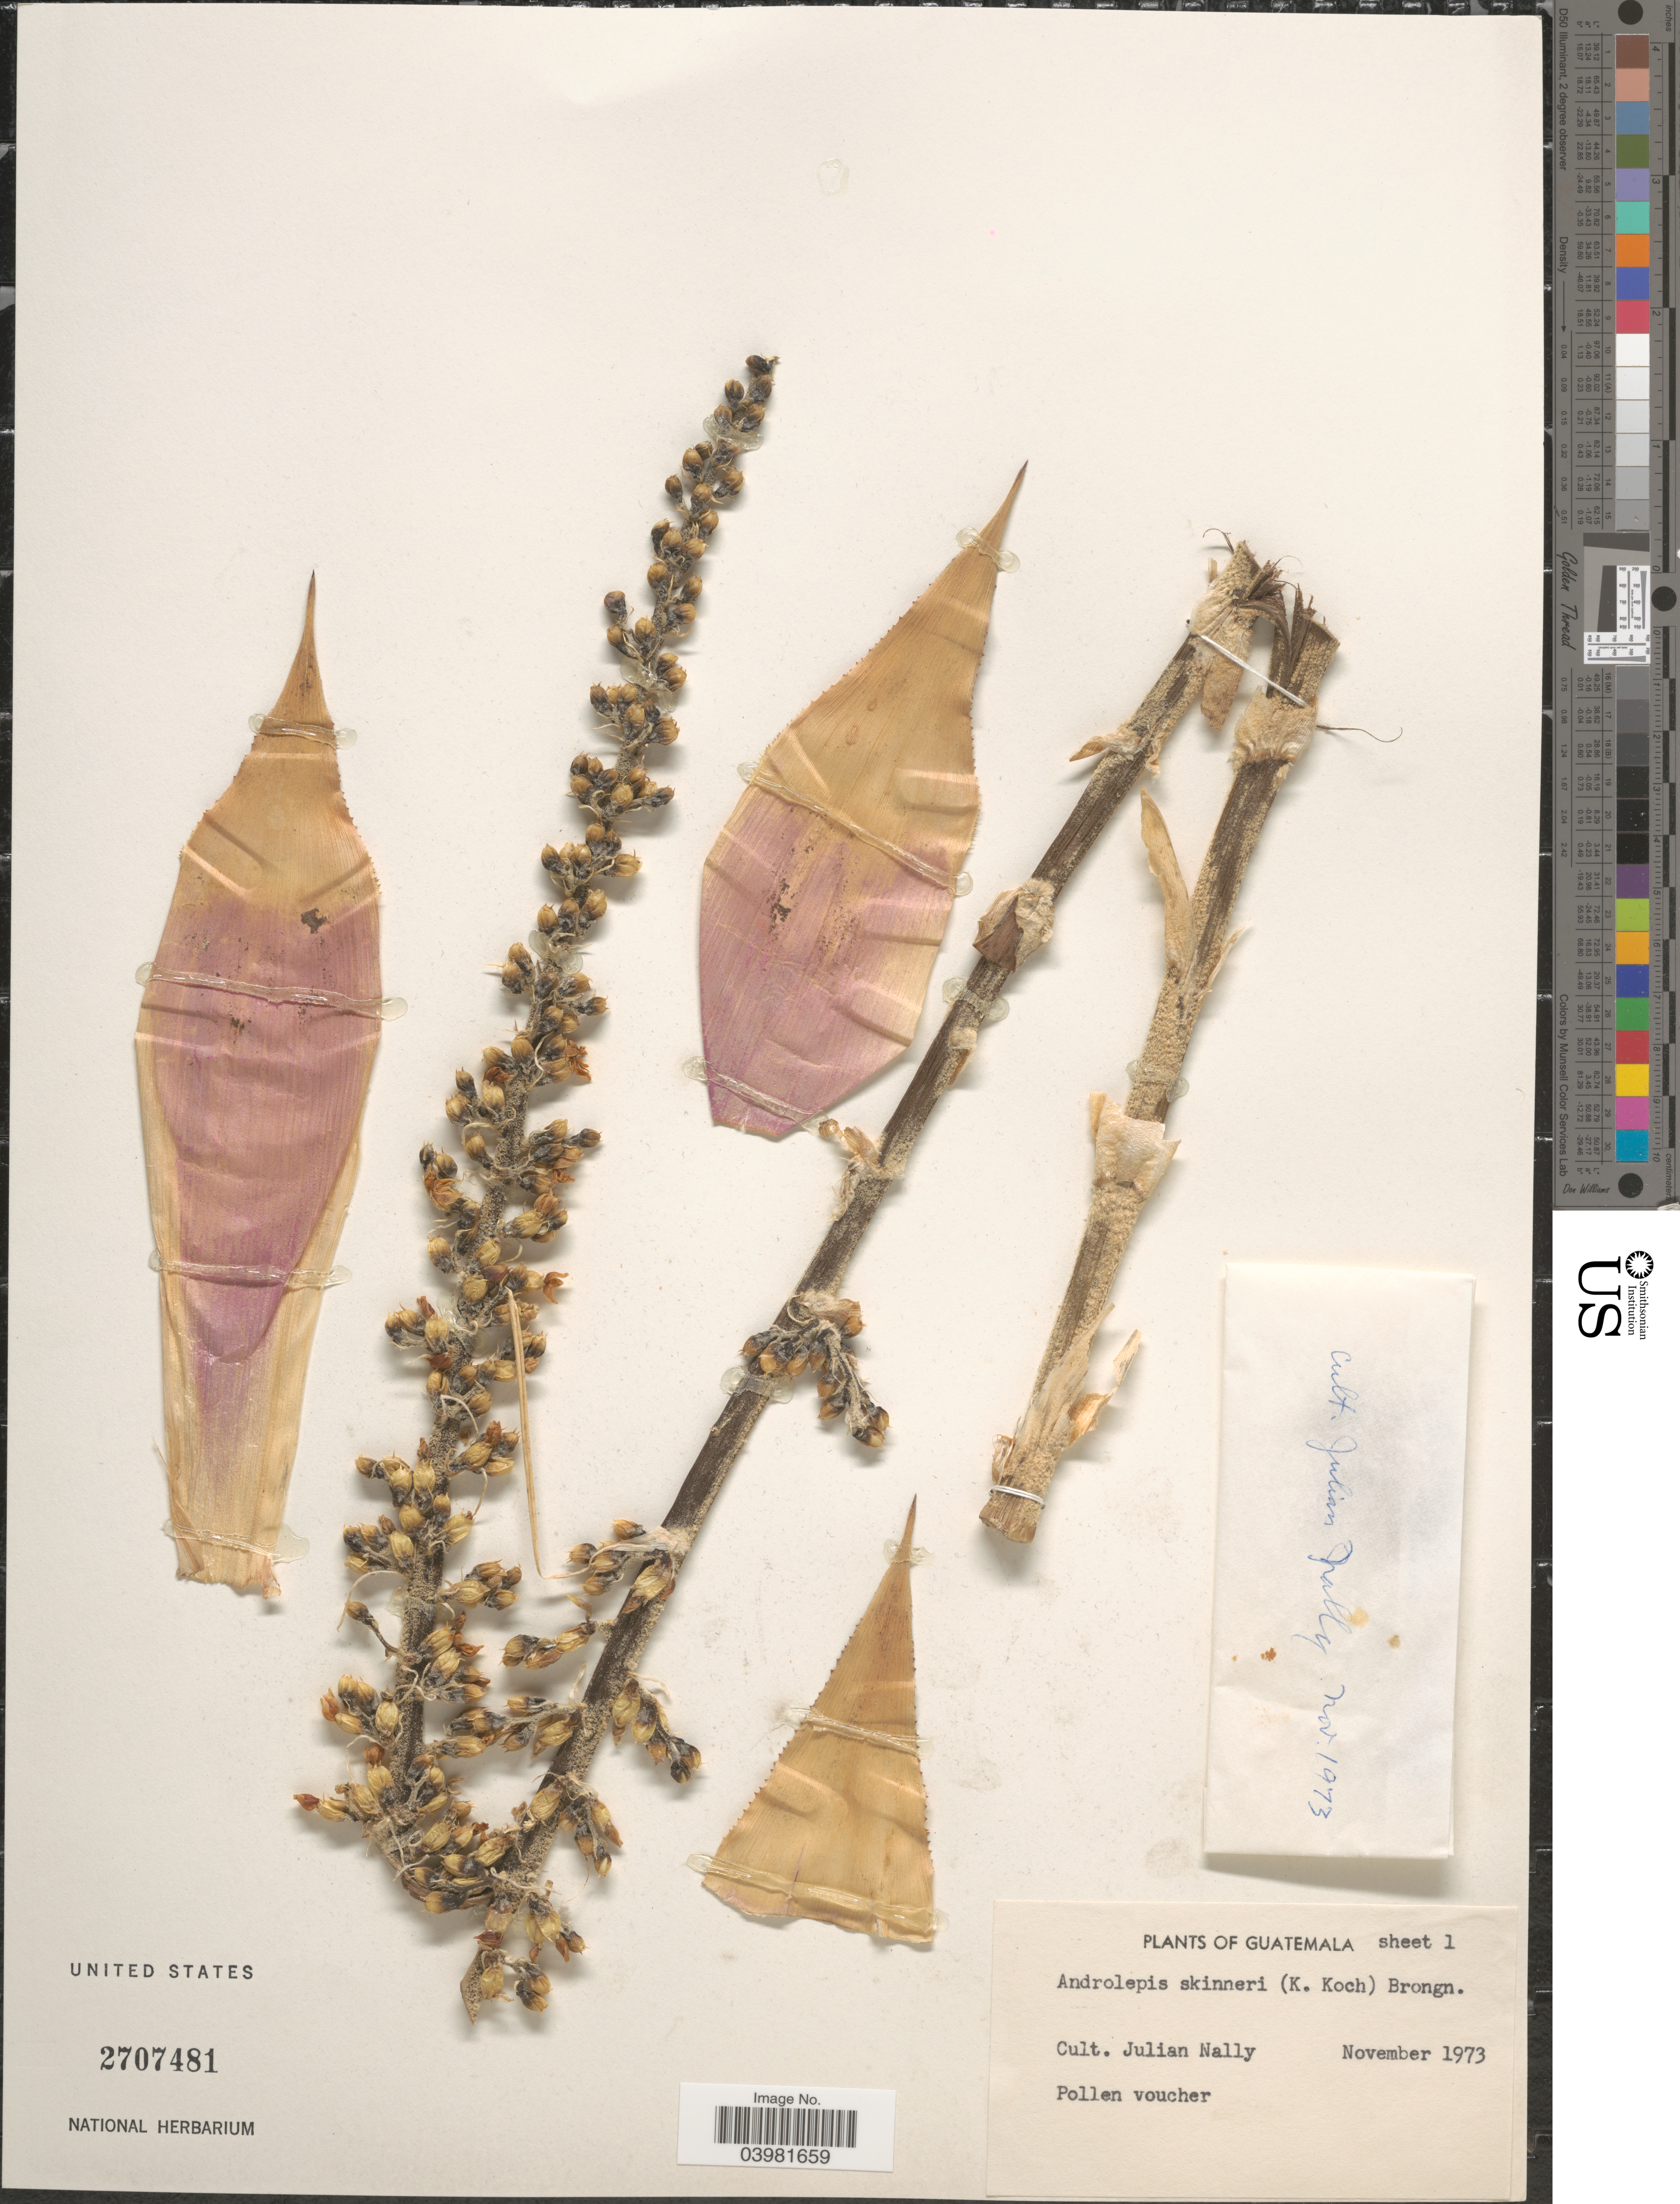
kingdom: Plantae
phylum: Tracheophyta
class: Liliopsida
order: Poales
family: Bromeliaceae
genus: Androlepis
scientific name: Androlepis skinneri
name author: Brongn. ex Houllet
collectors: J. Nally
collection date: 1973-11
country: Guatemala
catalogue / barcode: US 2707481